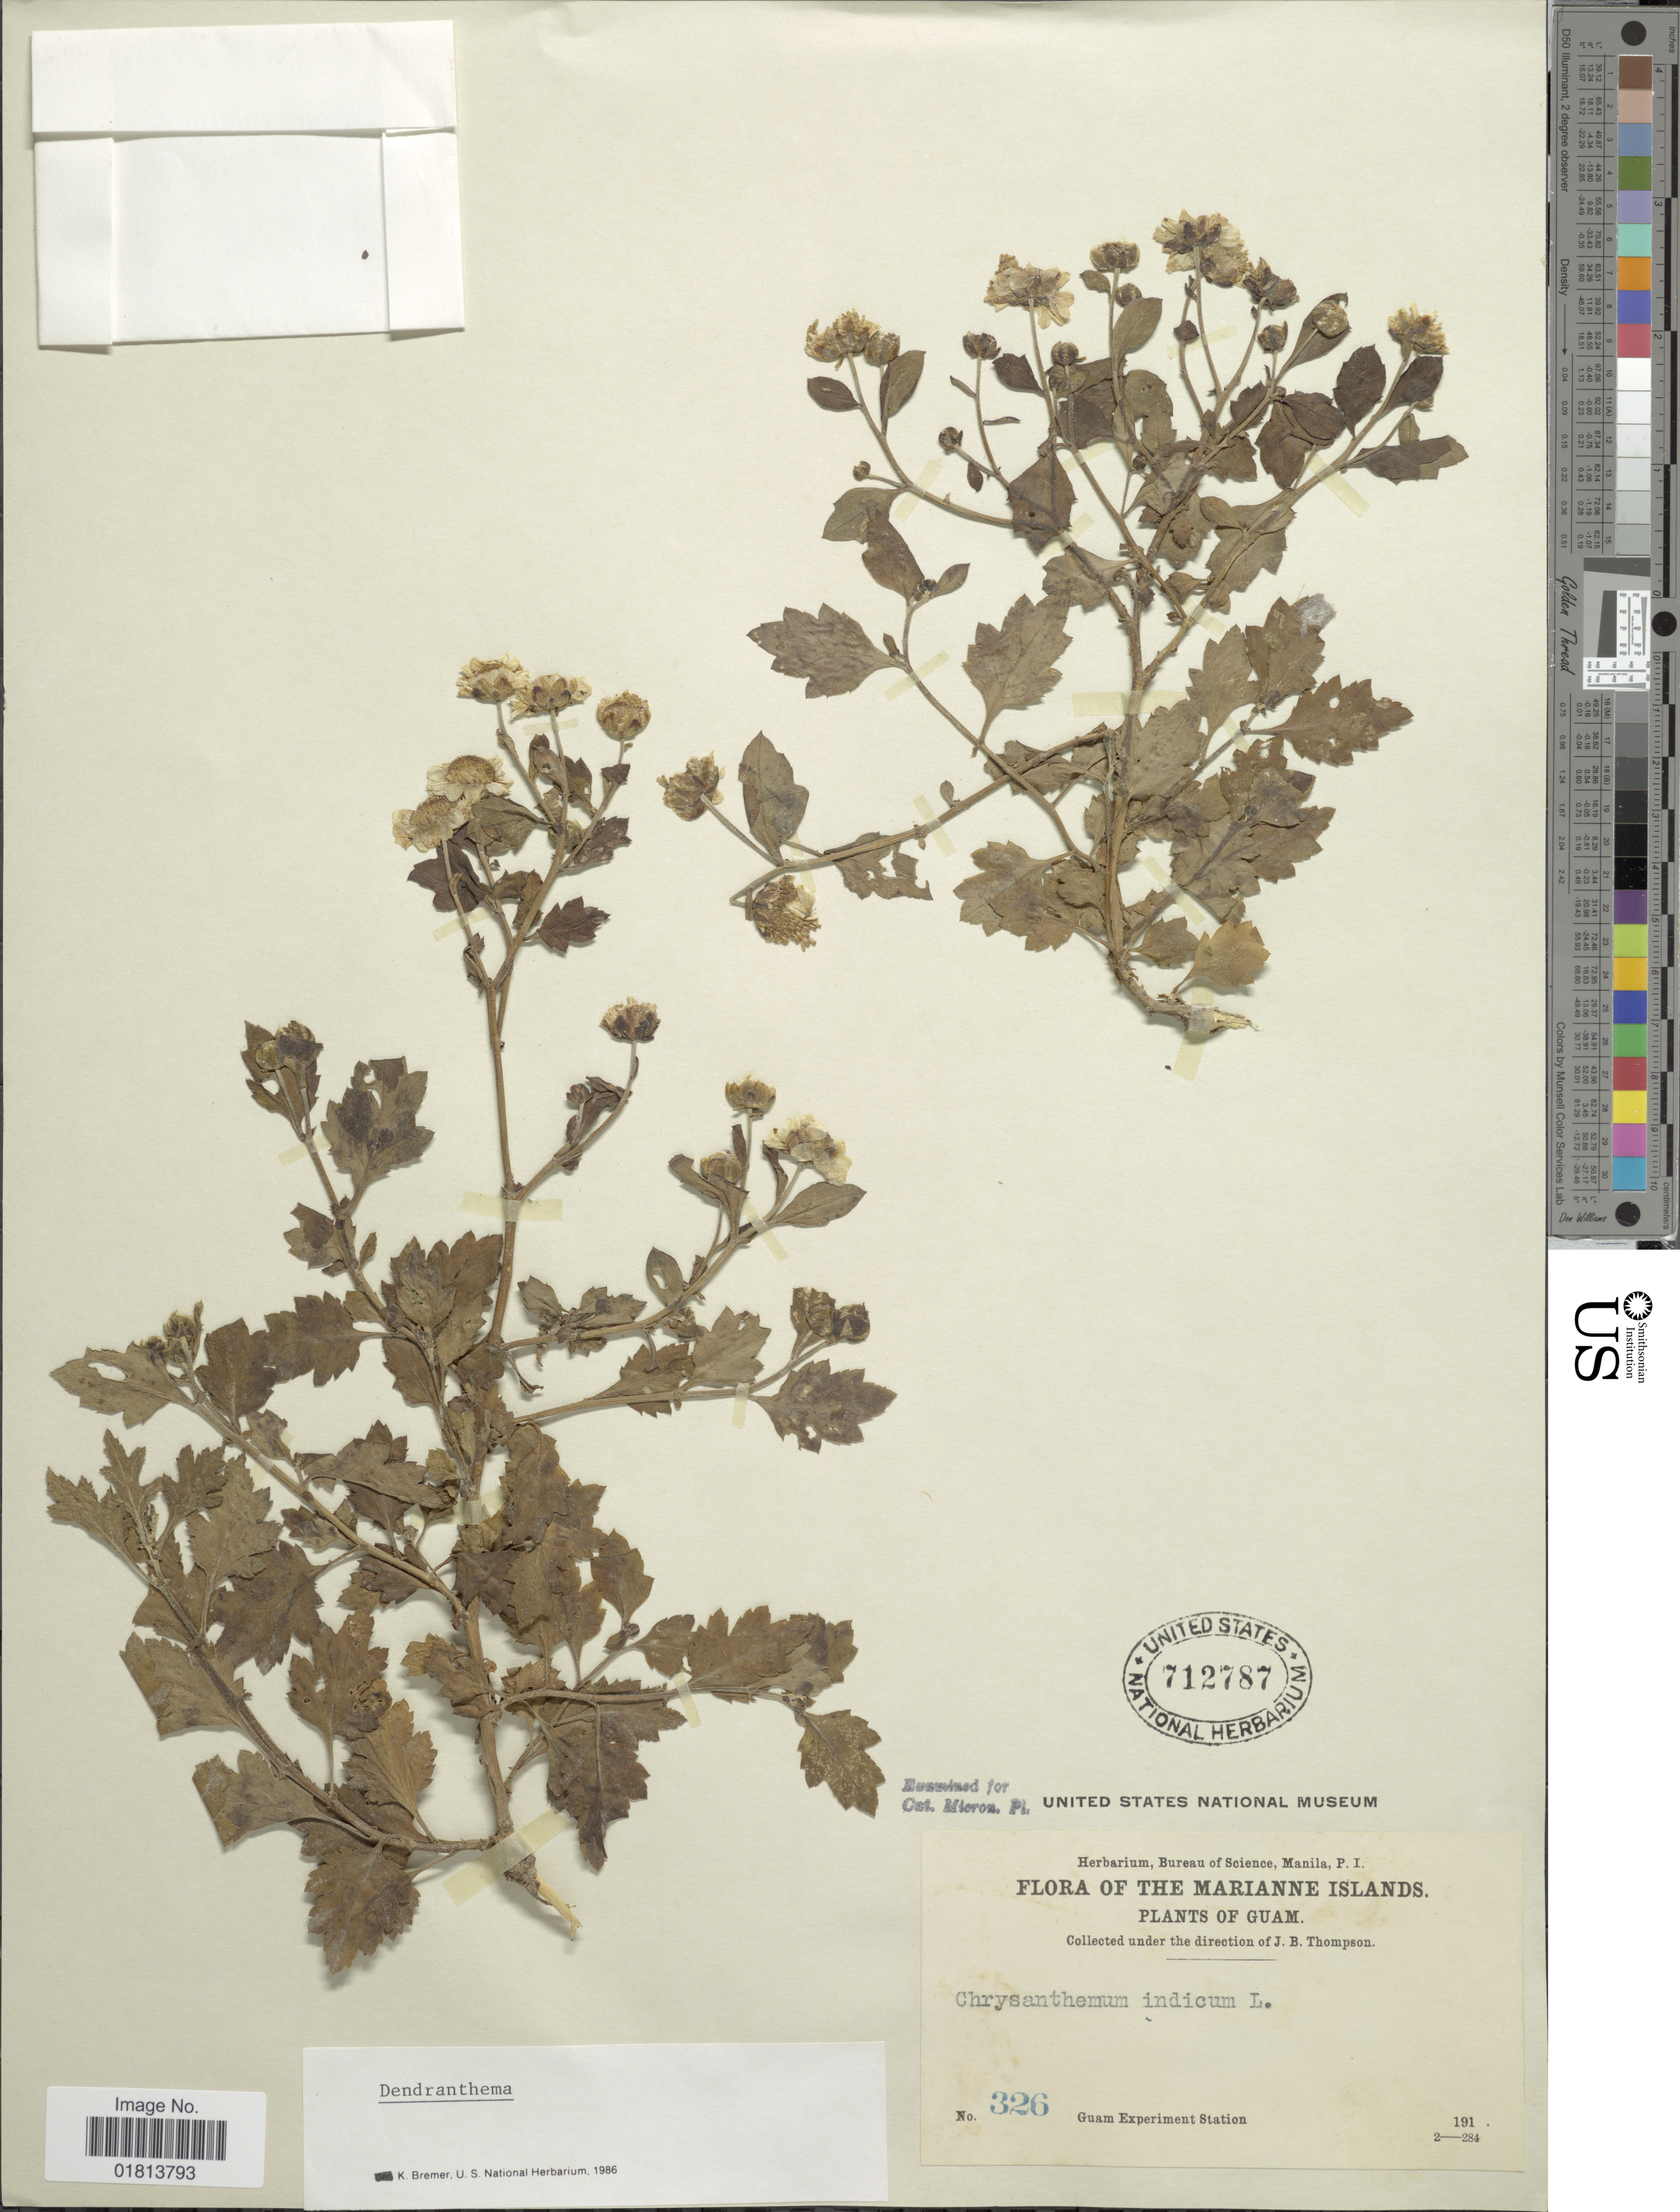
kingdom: Plantae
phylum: Tracheophyta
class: Magnoliopsida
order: Asterales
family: Asteraceae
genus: Dendranthema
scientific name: Dendranthema indicum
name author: (L.) Des Moul.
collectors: Guam Exp. Sta.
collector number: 326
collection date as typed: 191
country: Guam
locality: The Marianne Islands, Guam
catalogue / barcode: US 712787